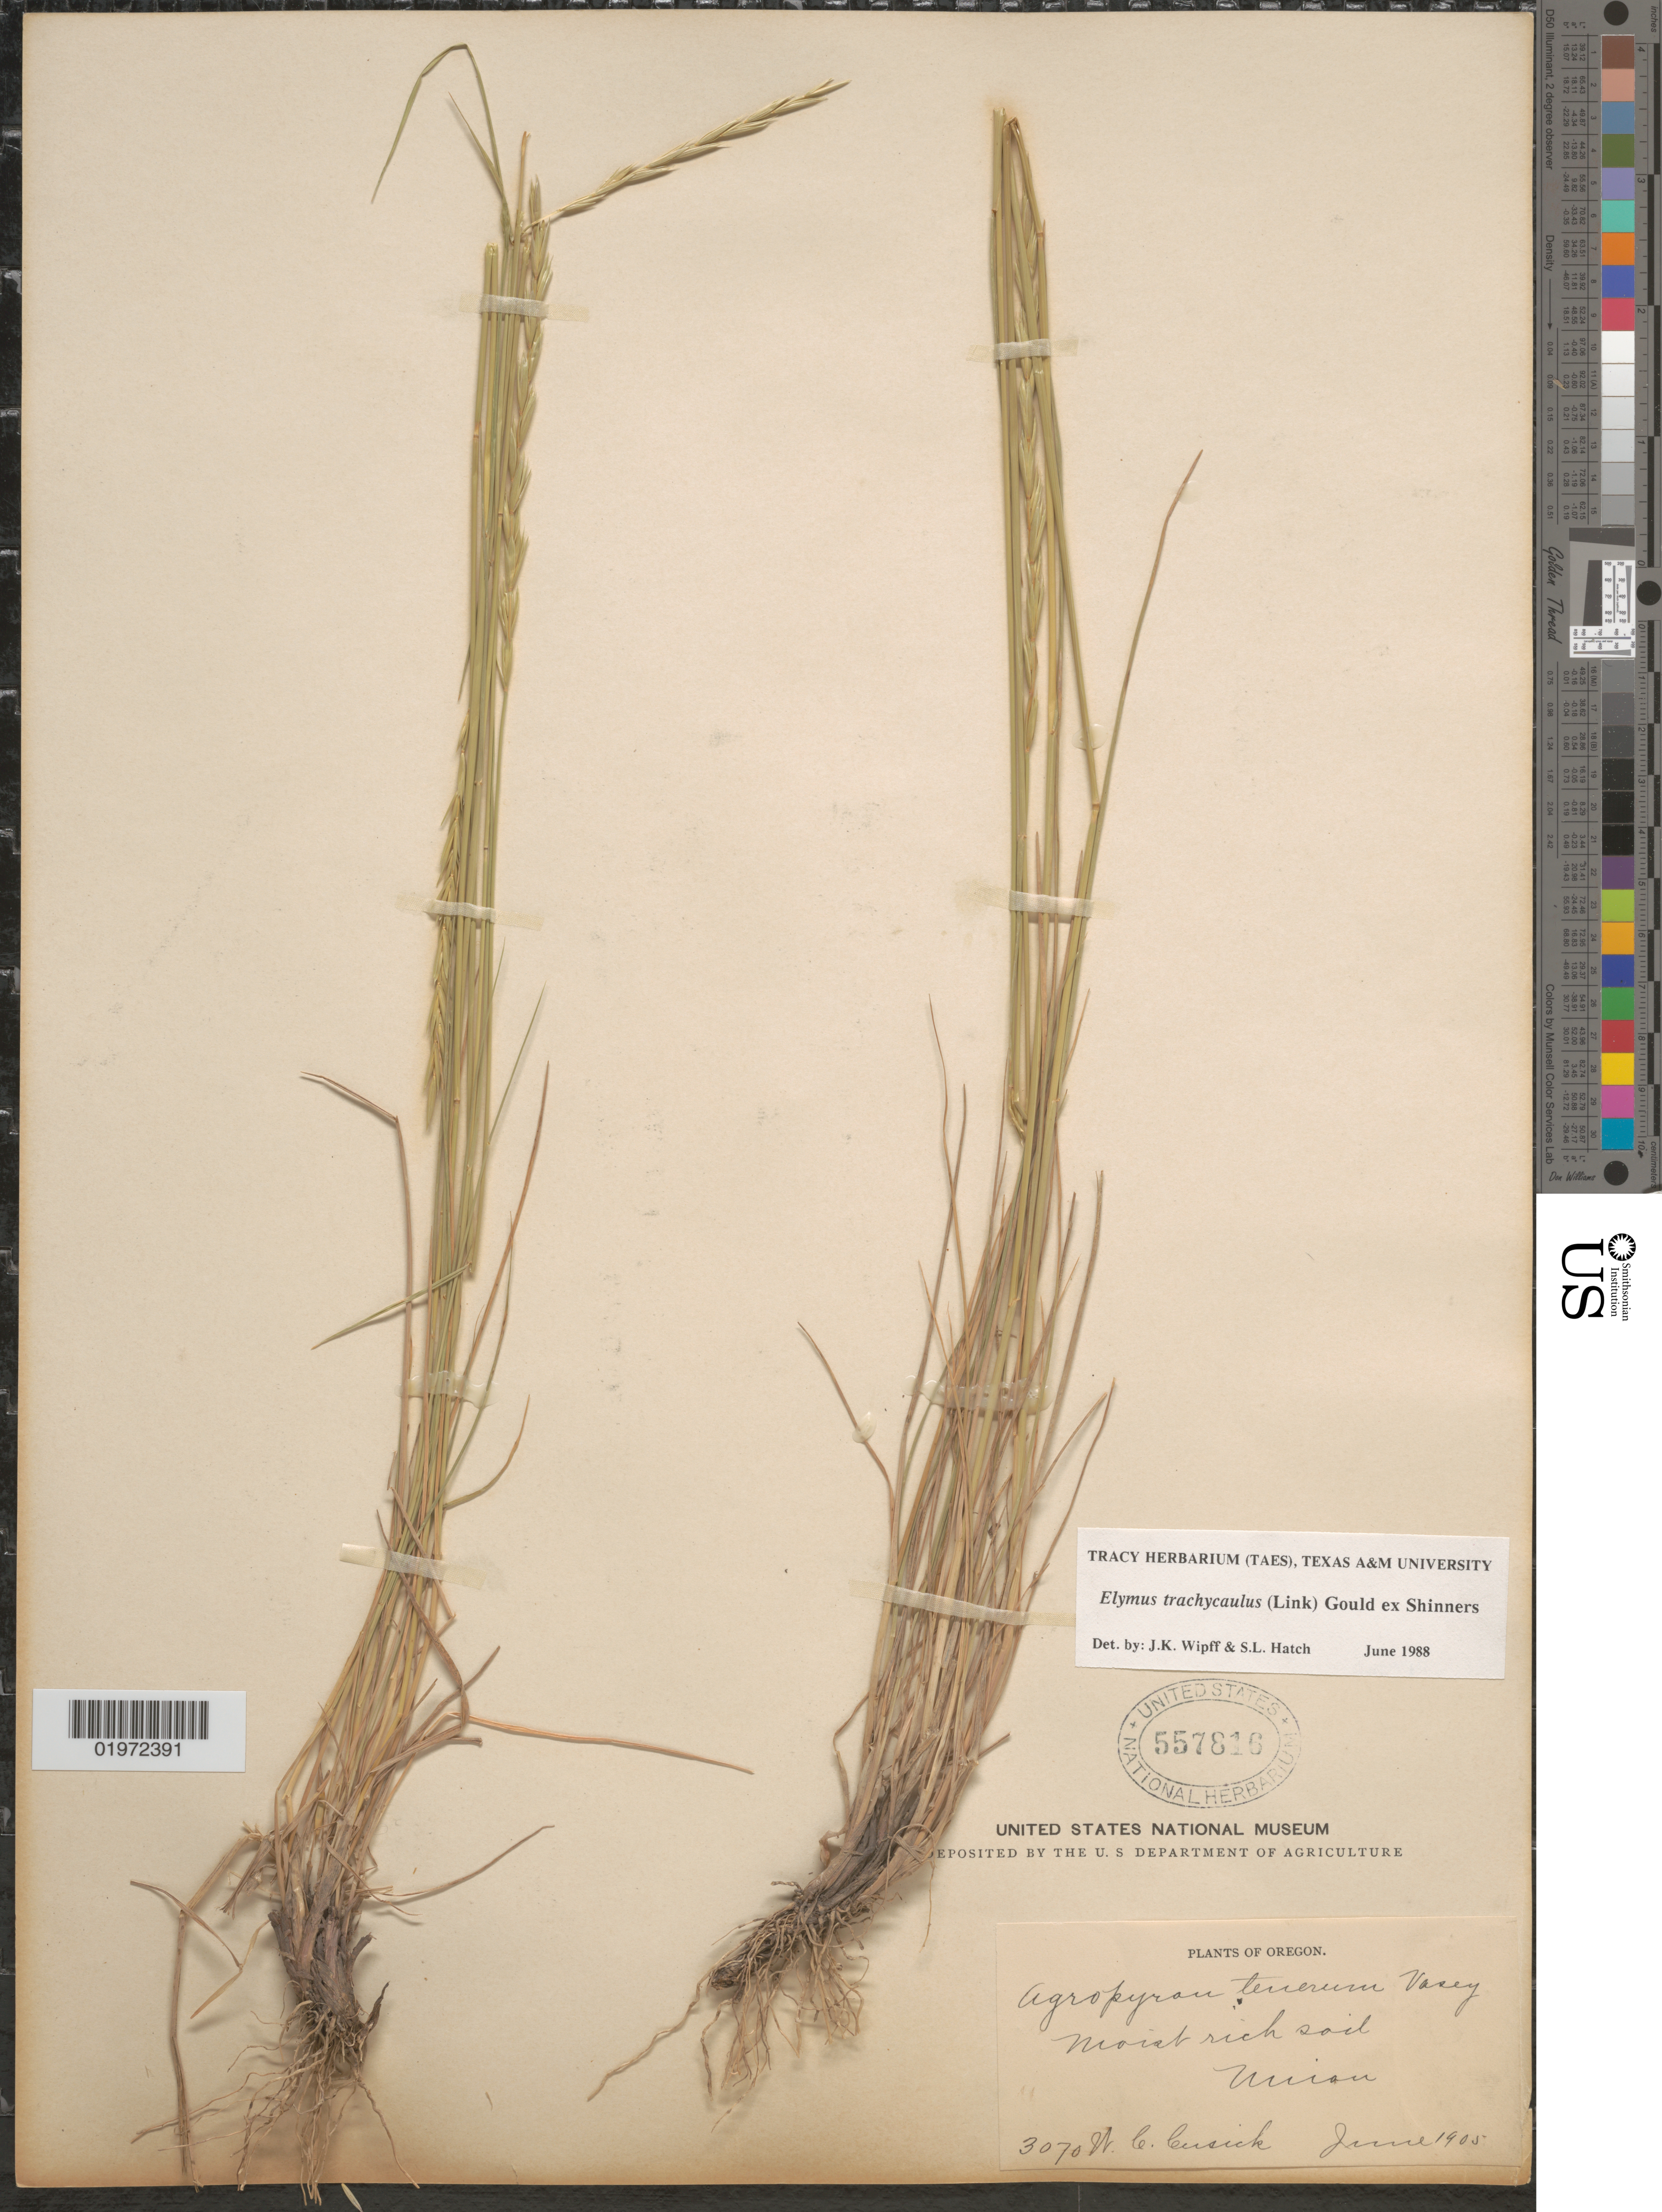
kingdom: Plantae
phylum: Tracheophyta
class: Liliopsida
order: Poales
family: Poaceae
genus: Elymus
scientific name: Elymus trachycaulus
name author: (Link) Gould ex Shinners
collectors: W. C. Cusick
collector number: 3070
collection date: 1905-06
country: United States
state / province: Oregon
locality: Moist rich soil. Union.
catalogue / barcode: US 557816